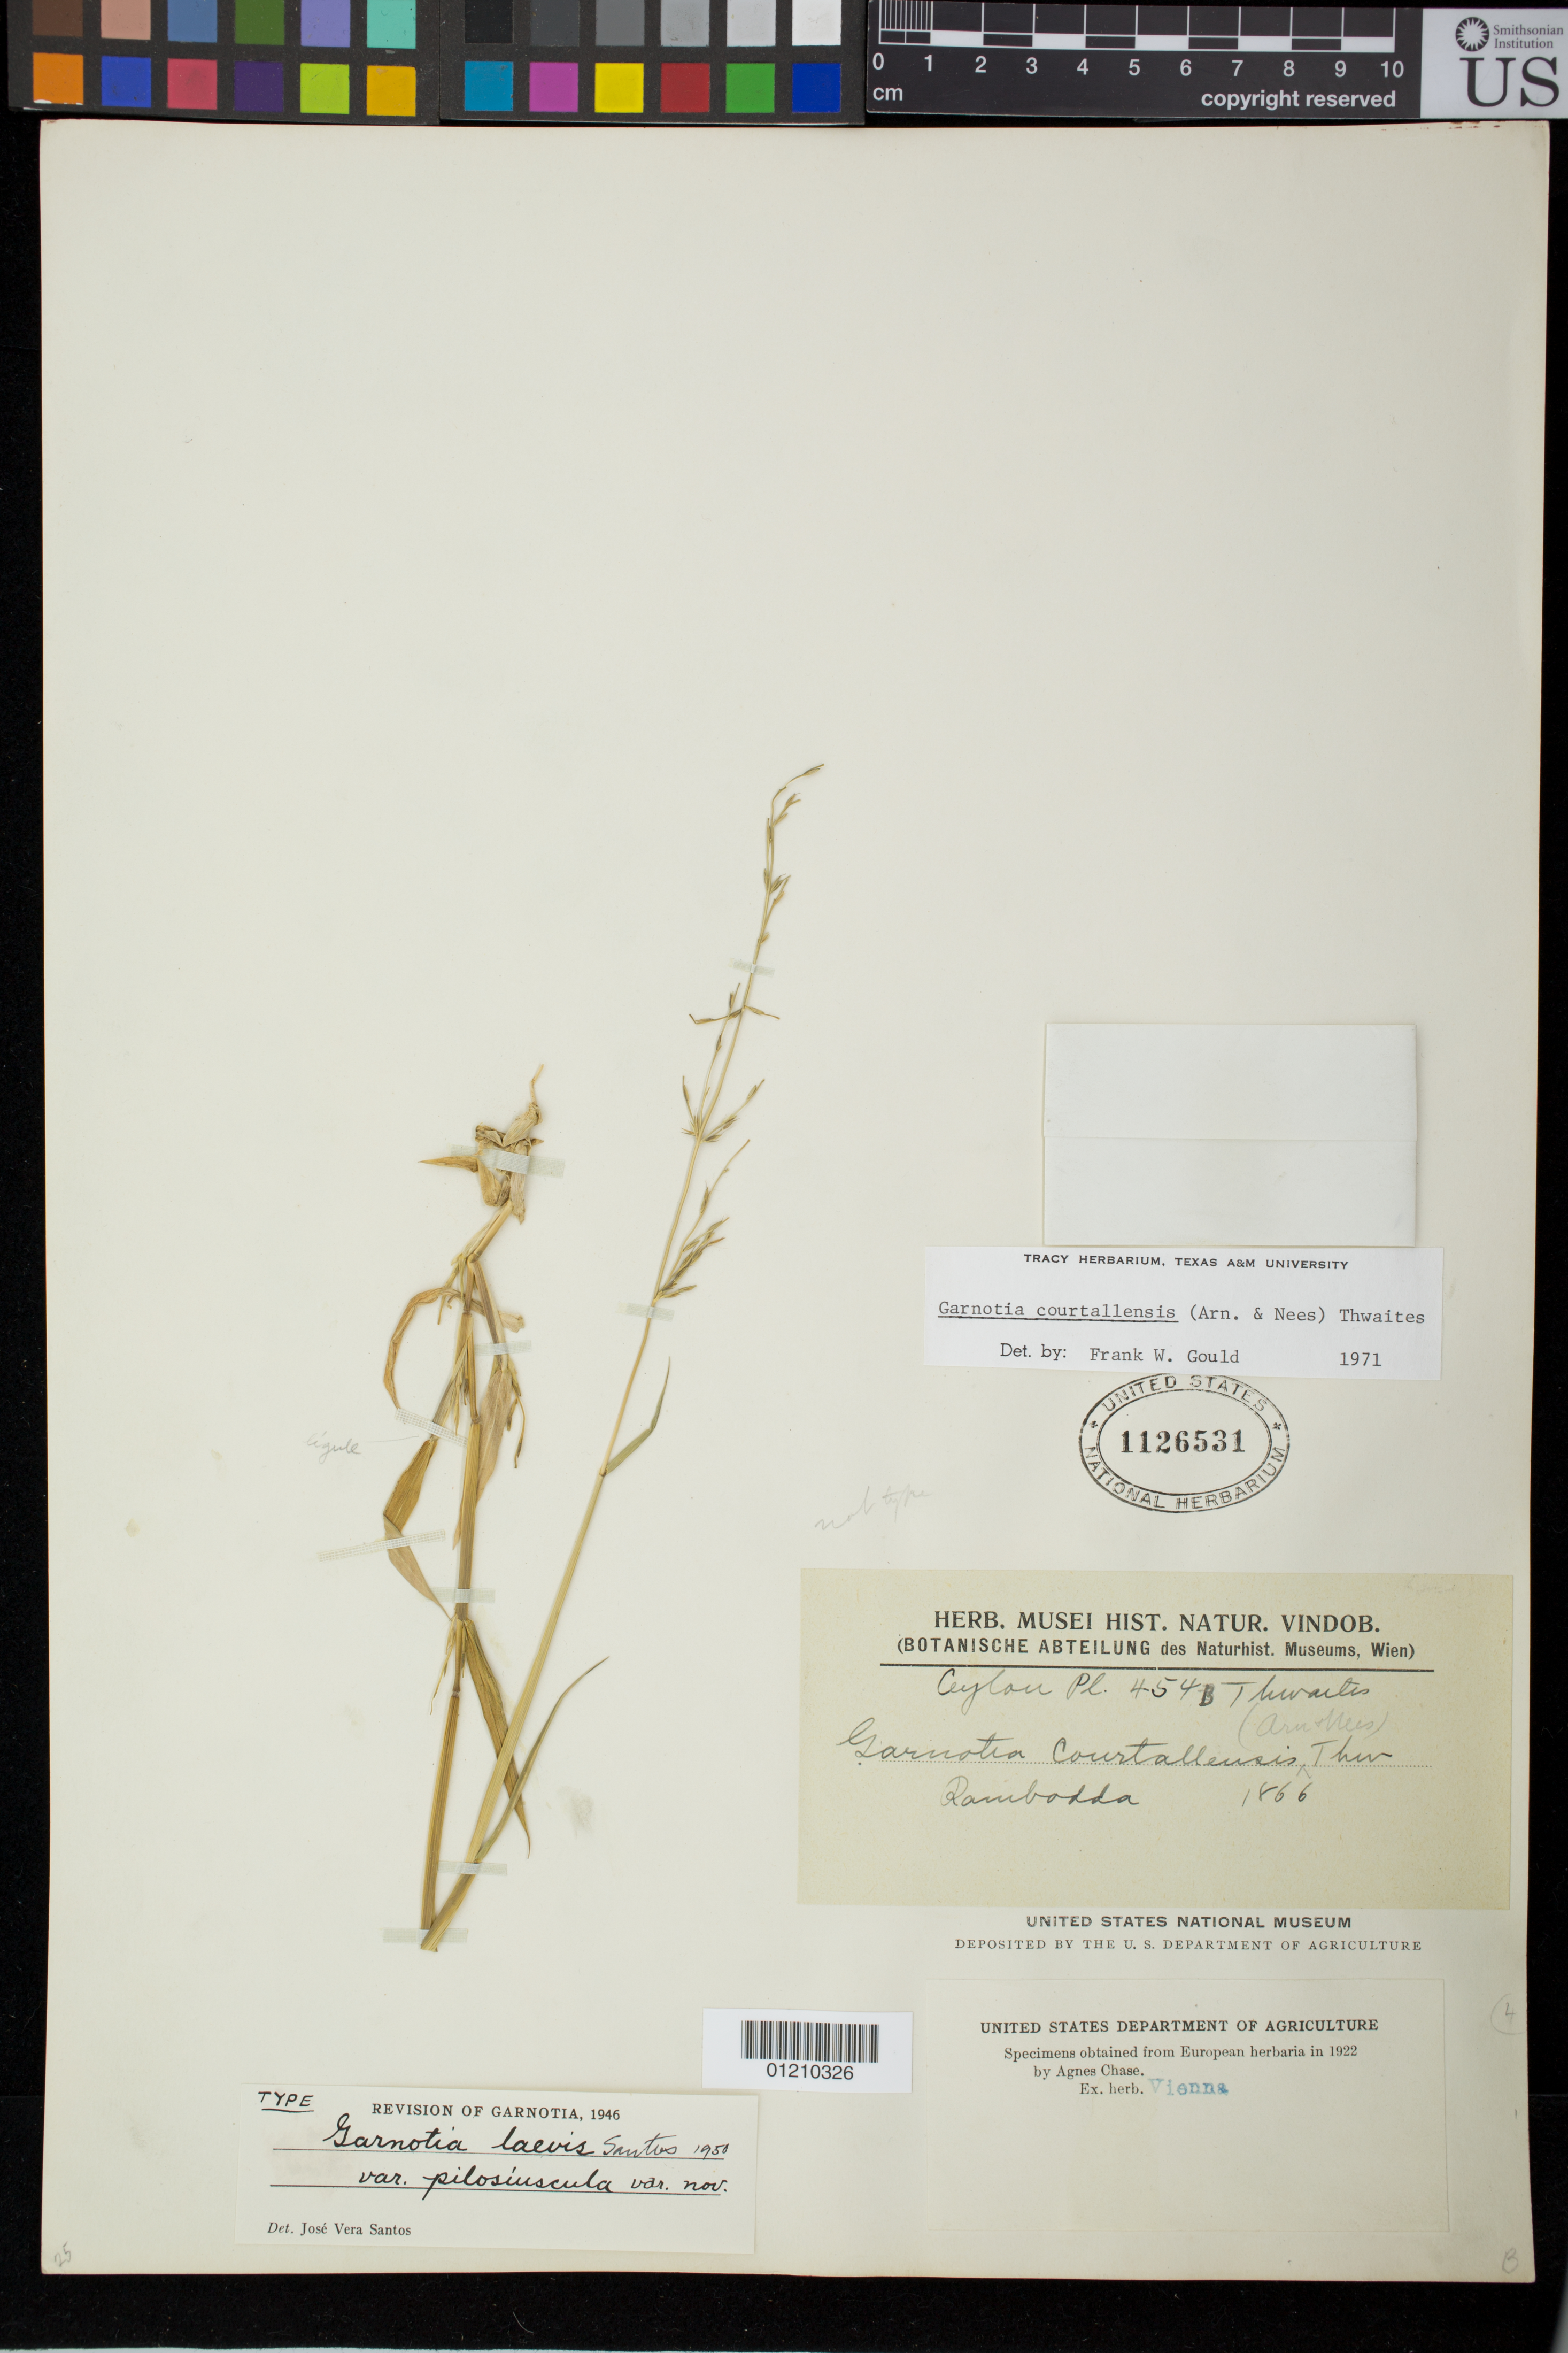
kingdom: Plantae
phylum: Tracheophyta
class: Liliopsida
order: Poales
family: Poaceae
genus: Garnotia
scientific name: Garnotia laevis var. pilosiuscula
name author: Santos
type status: Type Collection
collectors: G. H. K. Thwaites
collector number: CP454B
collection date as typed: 1866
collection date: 1866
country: Sri Lanka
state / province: Central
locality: Rambodda.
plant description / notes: Fragmentary material of type specimen ex herb. Vienna.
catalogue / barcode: US 1126531